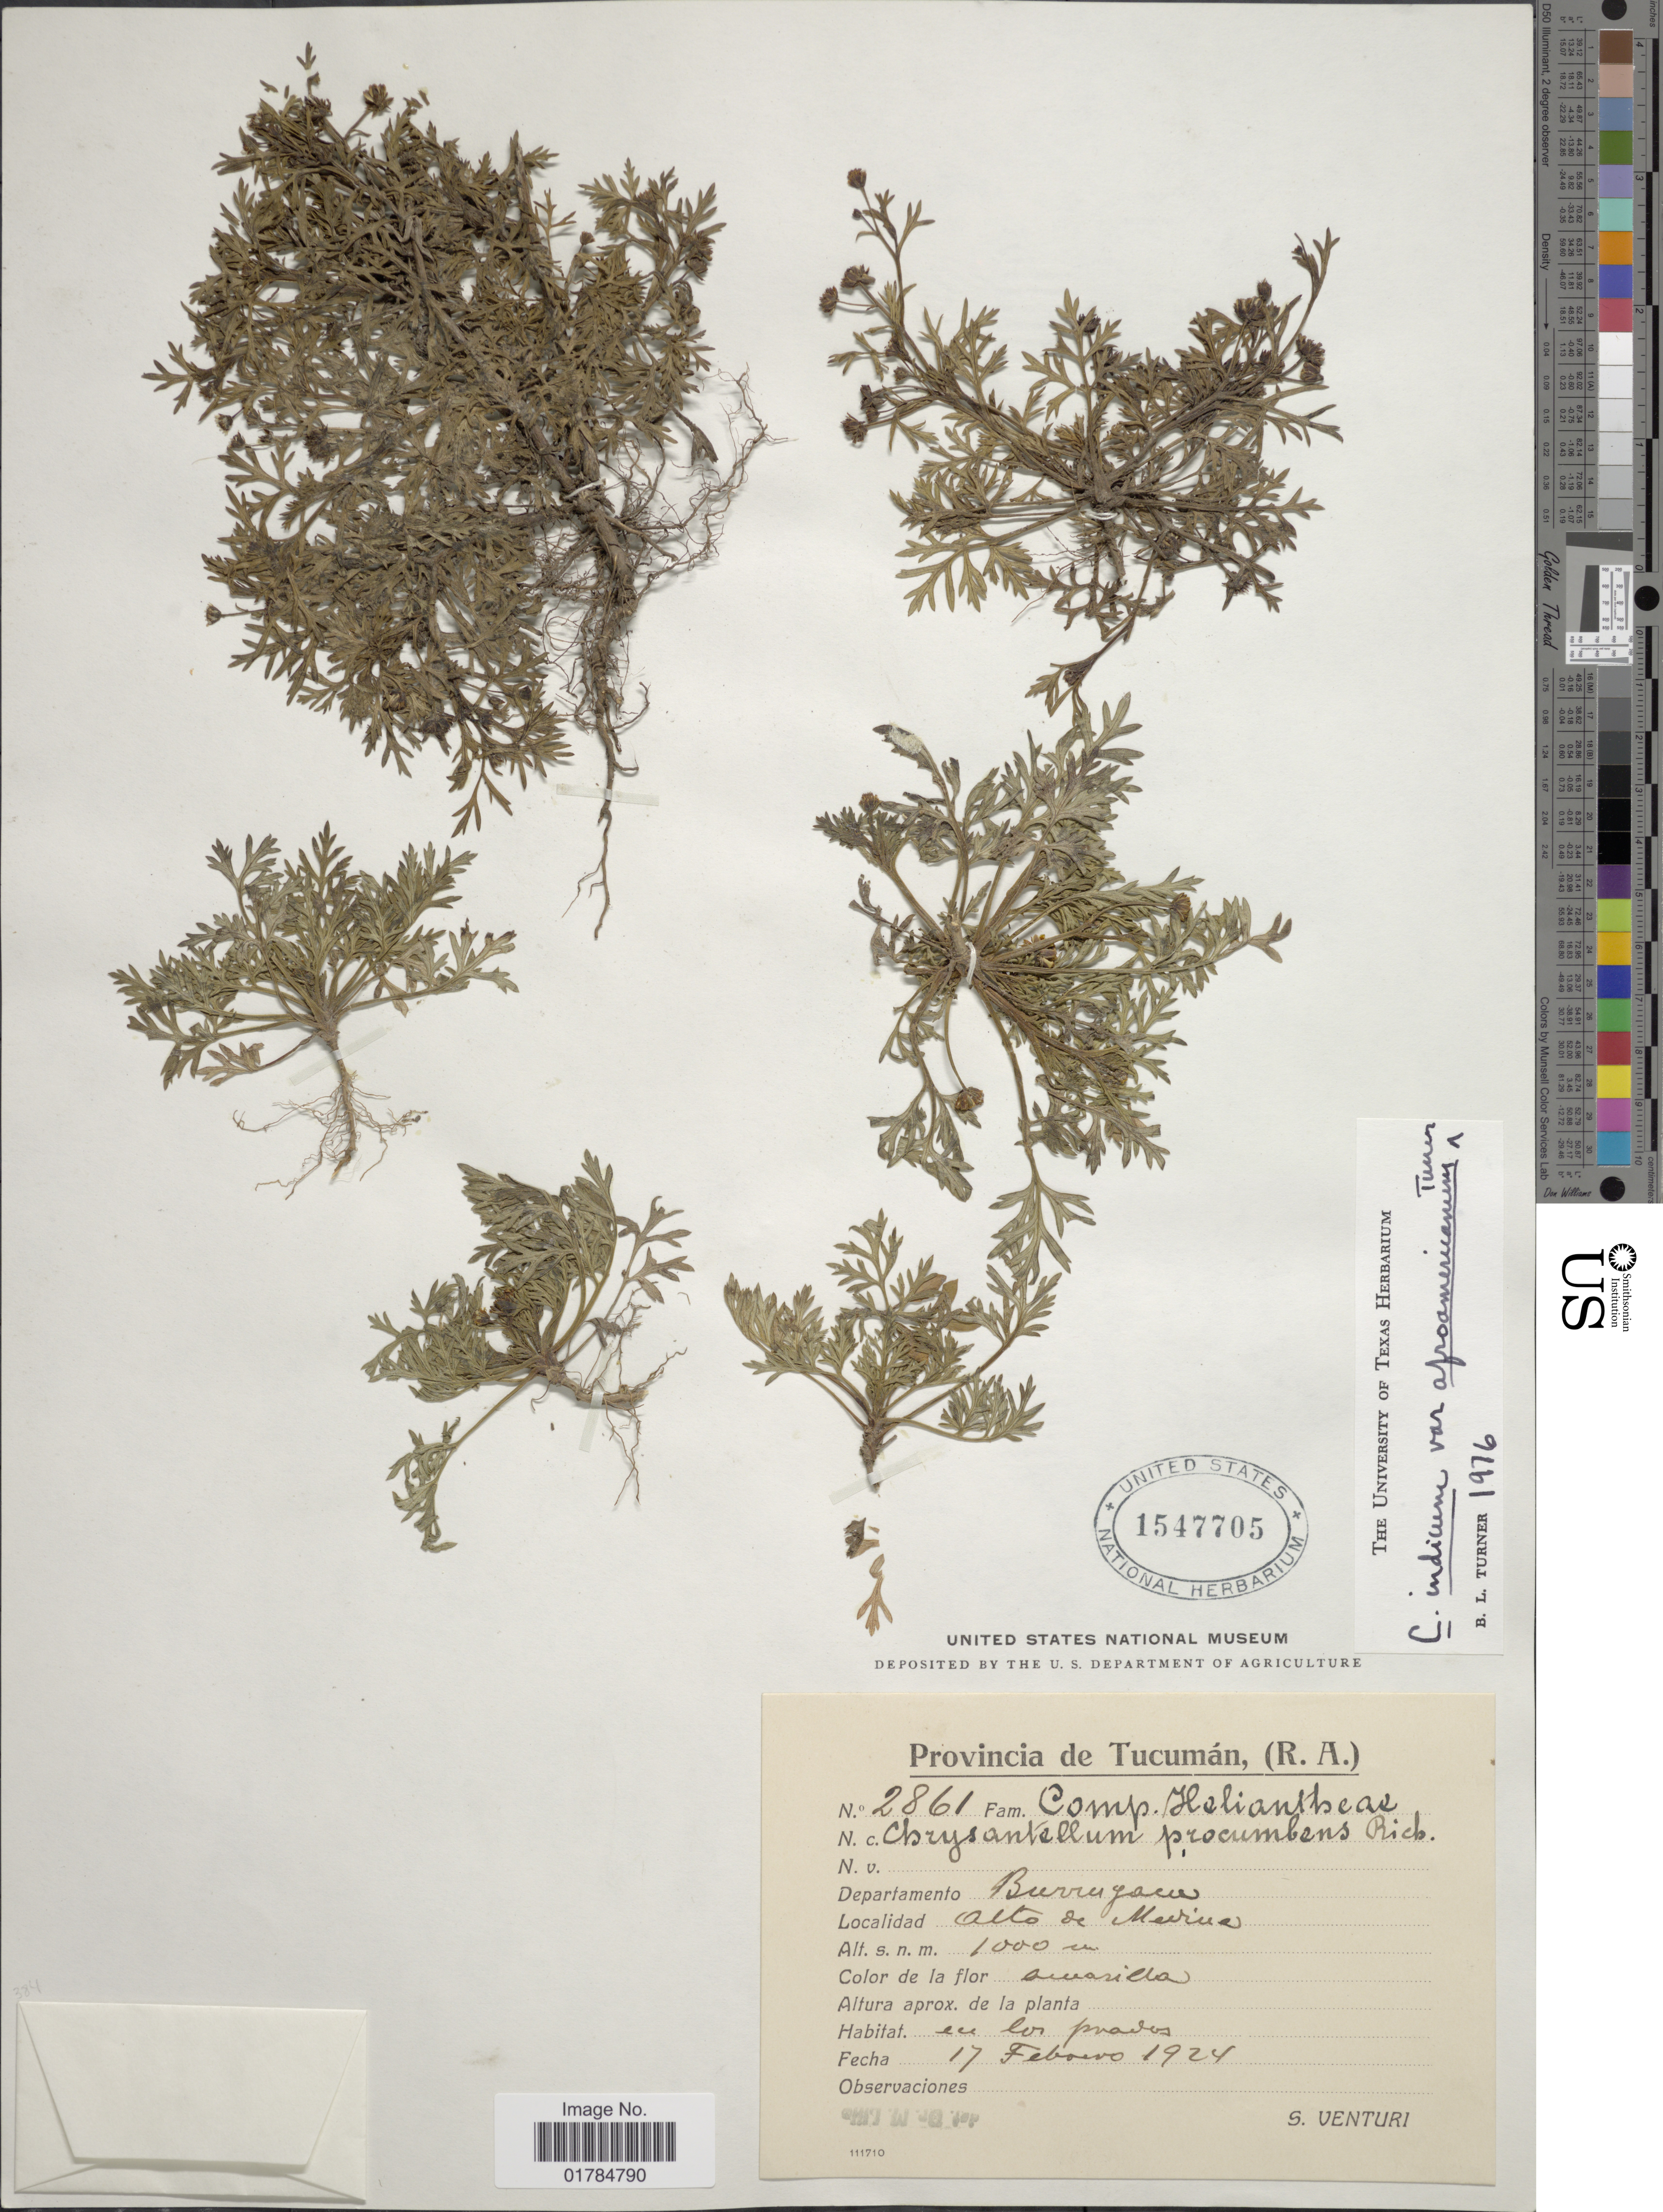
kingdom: Plantae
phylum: Tracheophyta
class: Magnoliopsida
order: Asterales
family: Asteraceae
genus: Chrysanthellum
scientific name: Chrysanthellum indicum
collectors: S. Venturi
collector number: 2861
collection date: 1924-02-17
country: Argentina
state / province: Tucuman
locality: (R.A.) Departamento Buenagacie. Alto de Medina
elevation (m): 1000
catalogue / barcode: US 1547705